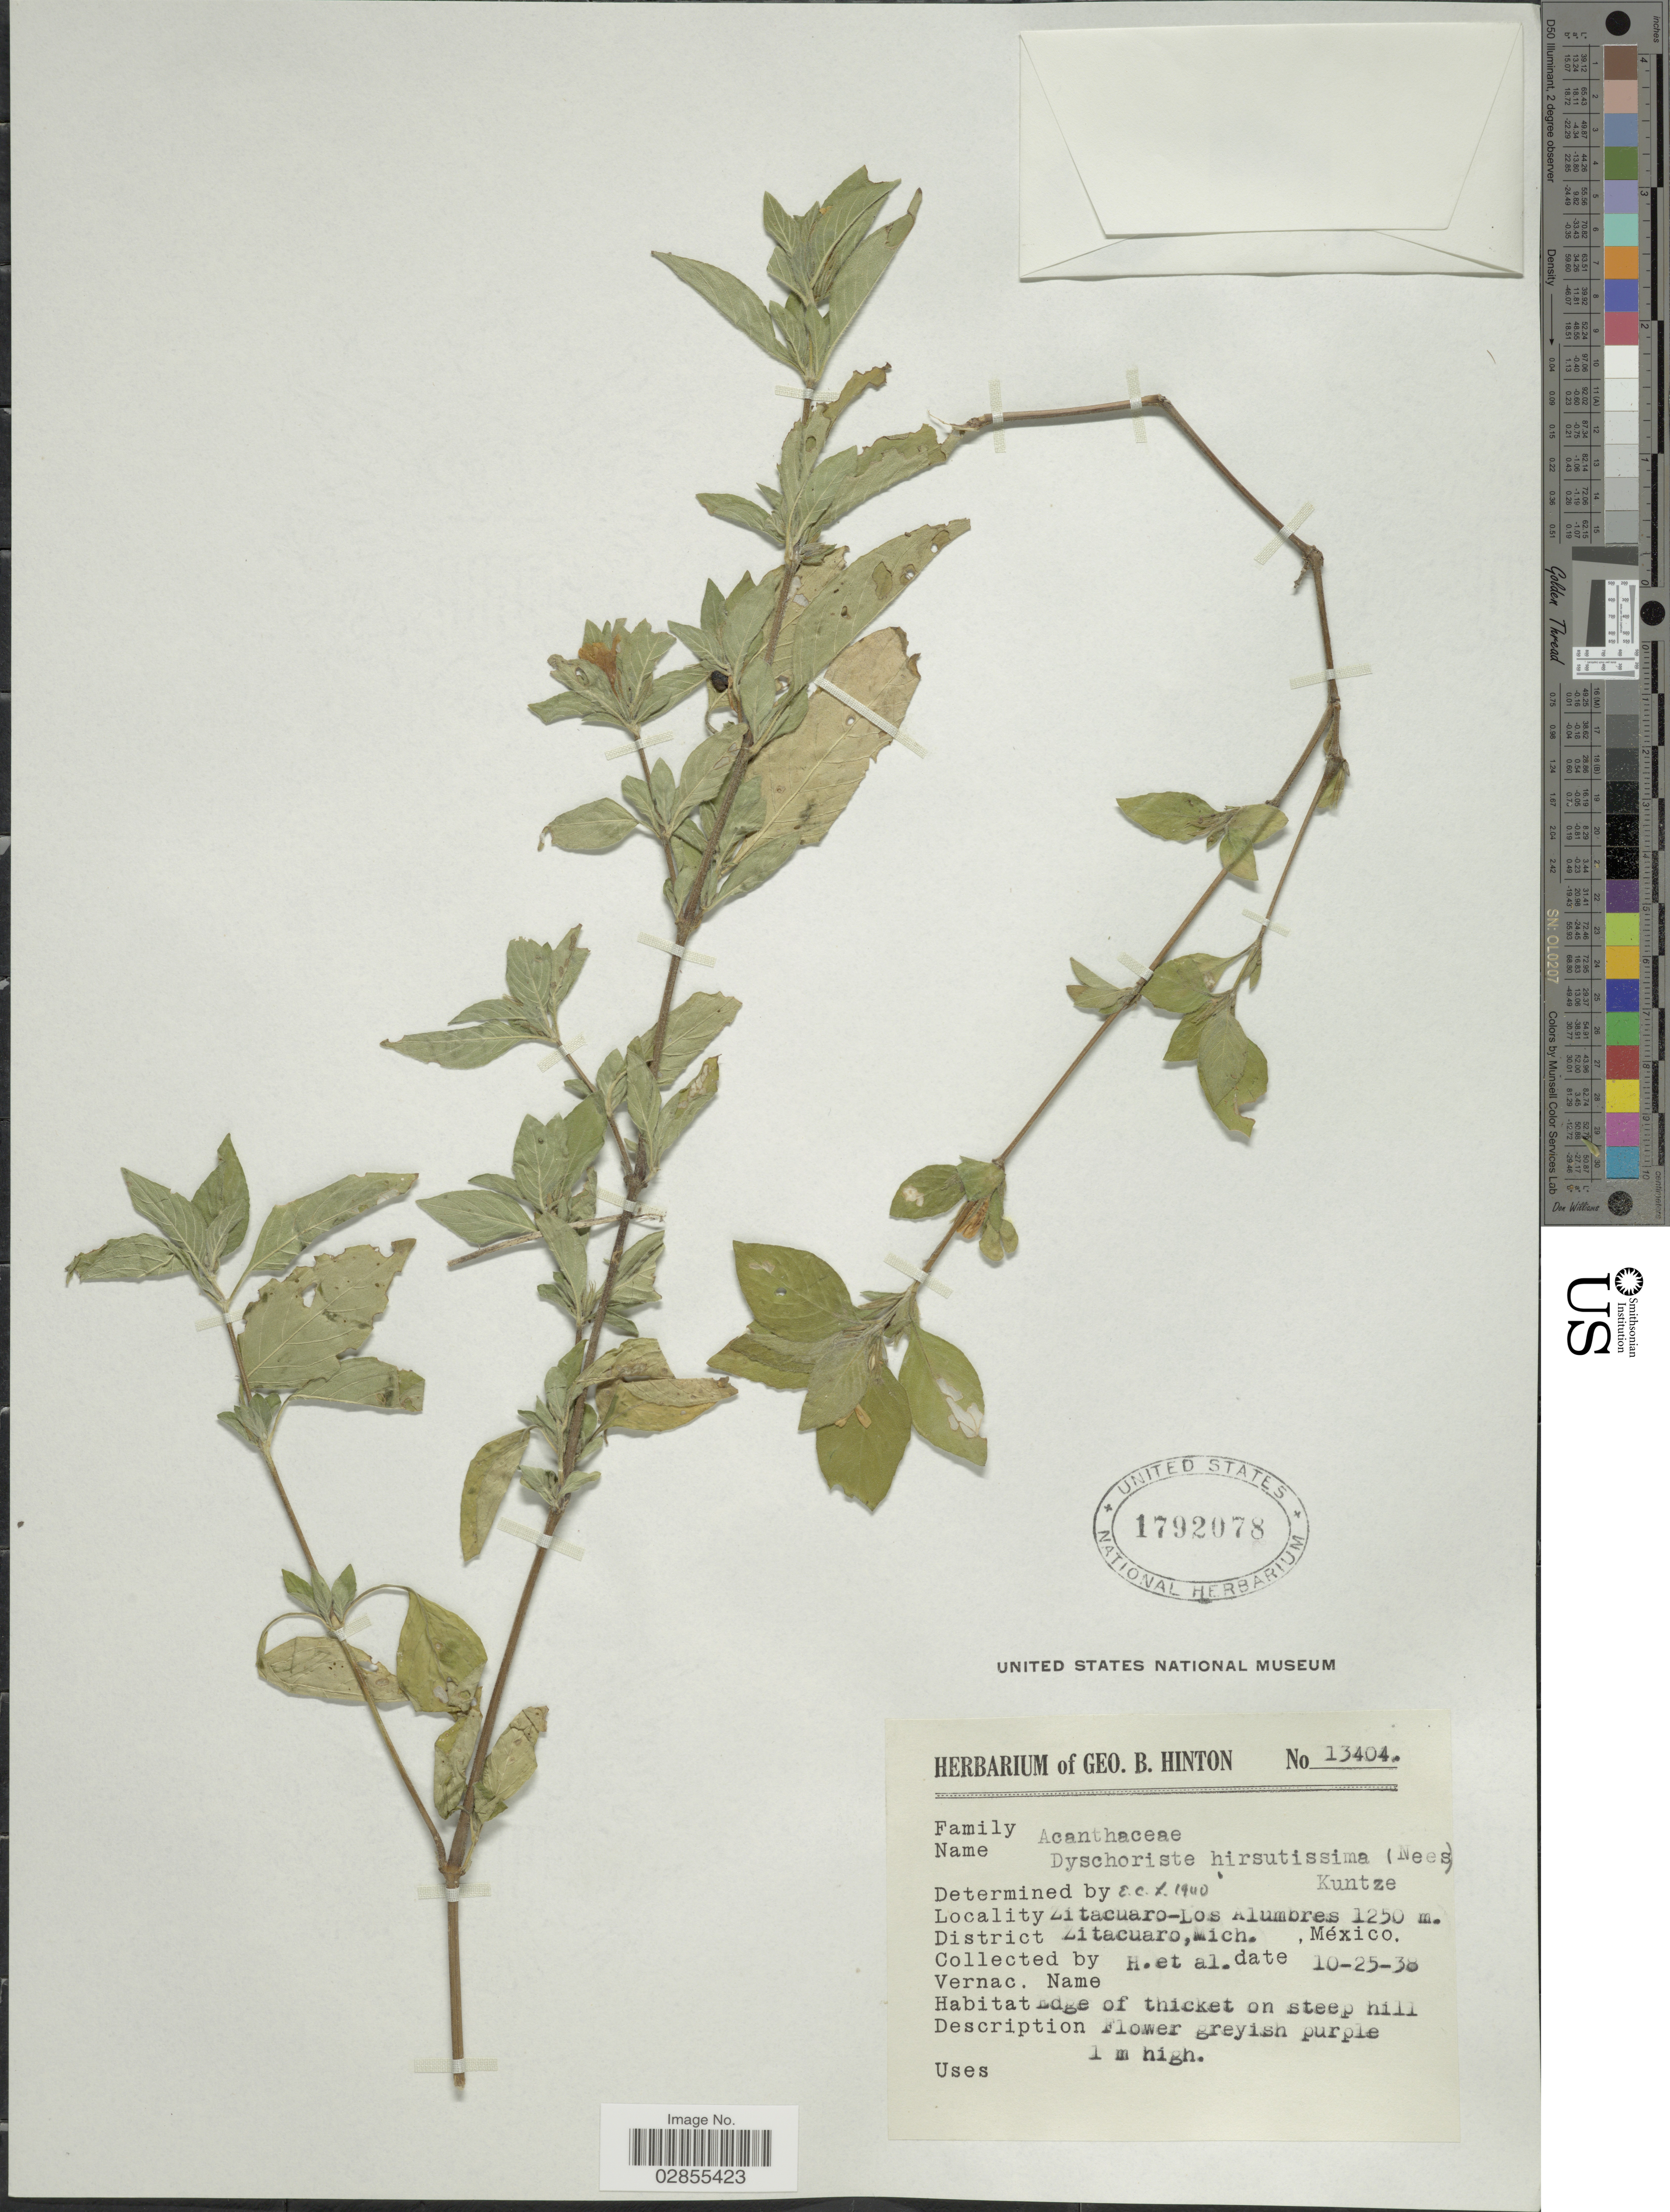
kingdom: Plantae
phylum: Tracheophyta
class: Magnoliopsida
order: Lamiales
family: Acanthaceae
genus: Dyschoriste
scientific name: Dyschoriste hirsutissima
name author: (Nees) Kuntze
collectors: G. B. Hinton & et al.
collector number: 13404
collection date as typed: Transcribed d/m/y: 25/10/38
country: Mexico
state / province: Michoacán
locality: Zitacuaro-Los Alumbres, District Zitacuaro, Mich.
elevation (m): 1250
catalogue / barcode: US 1792078